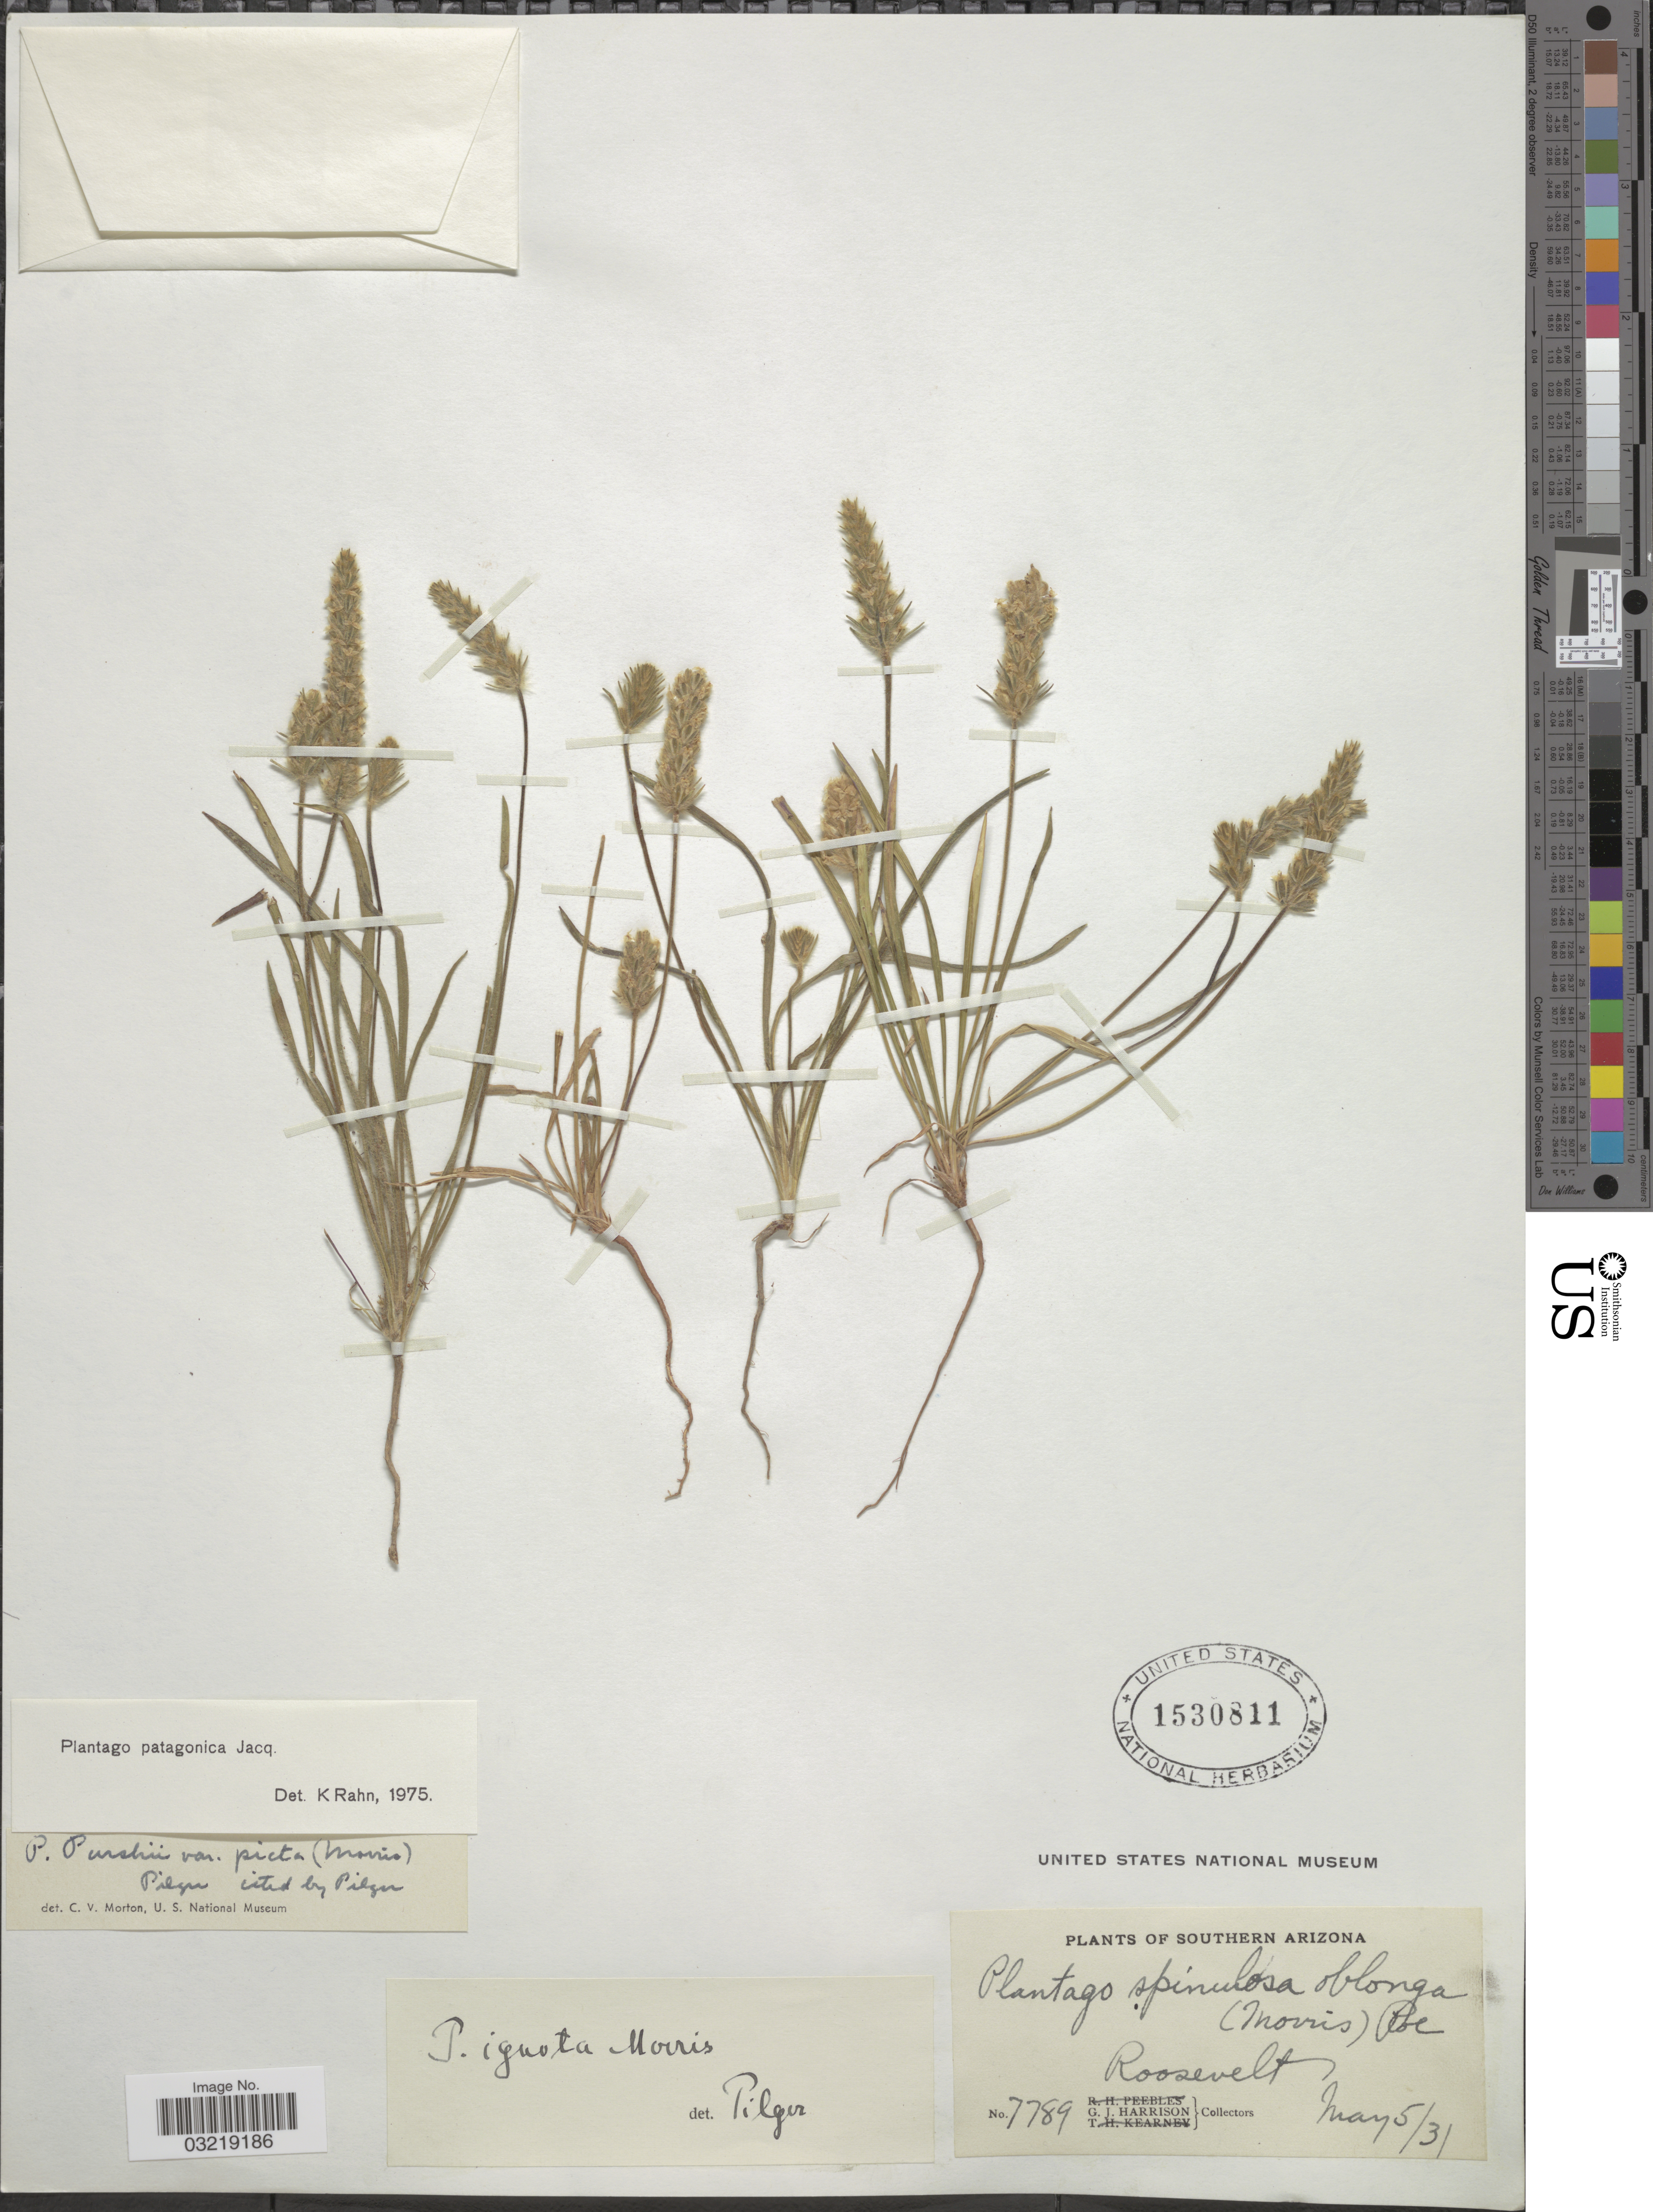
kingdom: Plantae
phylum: Tracheophyta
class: Magnoliopsida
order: Lamiales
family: Plantaginaceae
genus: Plantago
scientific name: Plantago patagonica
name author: Jacq.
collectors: G. J. Harrison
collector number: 7789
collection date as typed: Transcribed d/m/y: 5/5/31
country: United States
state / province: Arizona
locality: Southern Arizona. Roosevelt.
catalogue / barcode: US 1530811